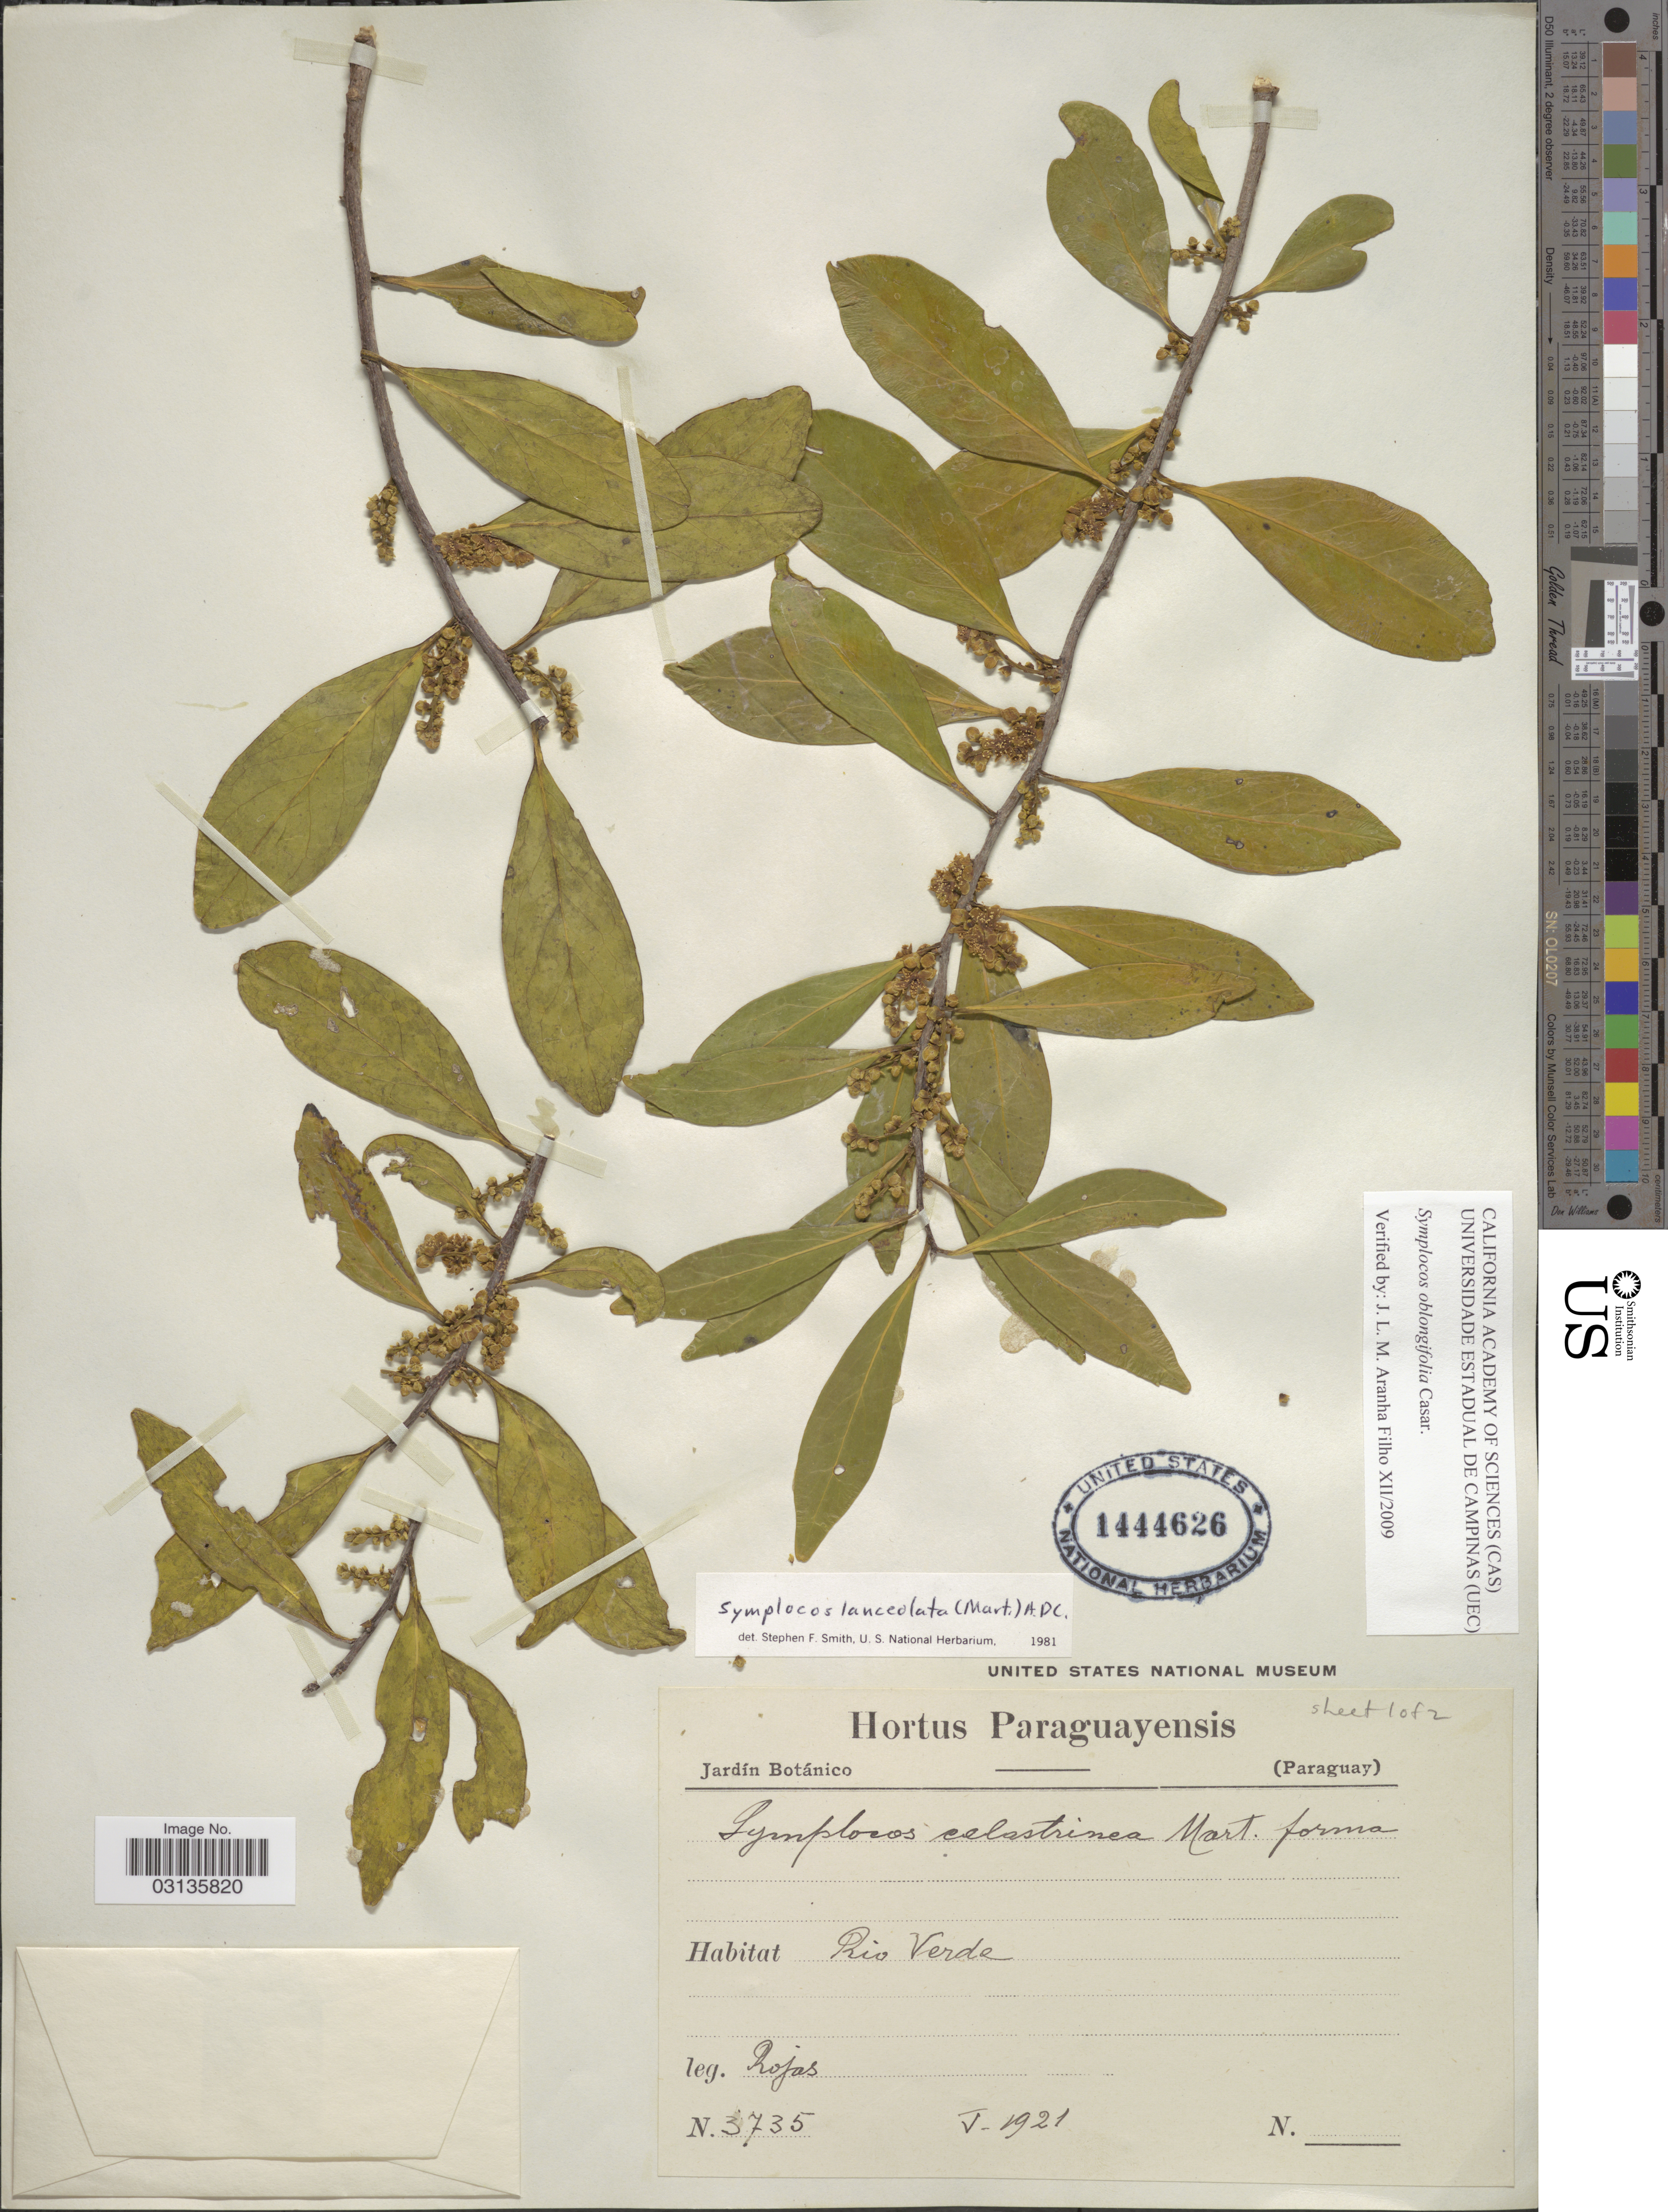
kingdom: Plantae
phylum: Tracheophyta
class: Magnoliopsida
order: Ericales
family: Symplocaceae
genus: Symplocos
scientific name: Symplocos oblongifolia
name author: Casar.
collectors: Rojas, --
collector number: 3735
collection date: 1921-05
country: Paraguay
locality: Rio Verde.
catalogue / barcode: US 1444626